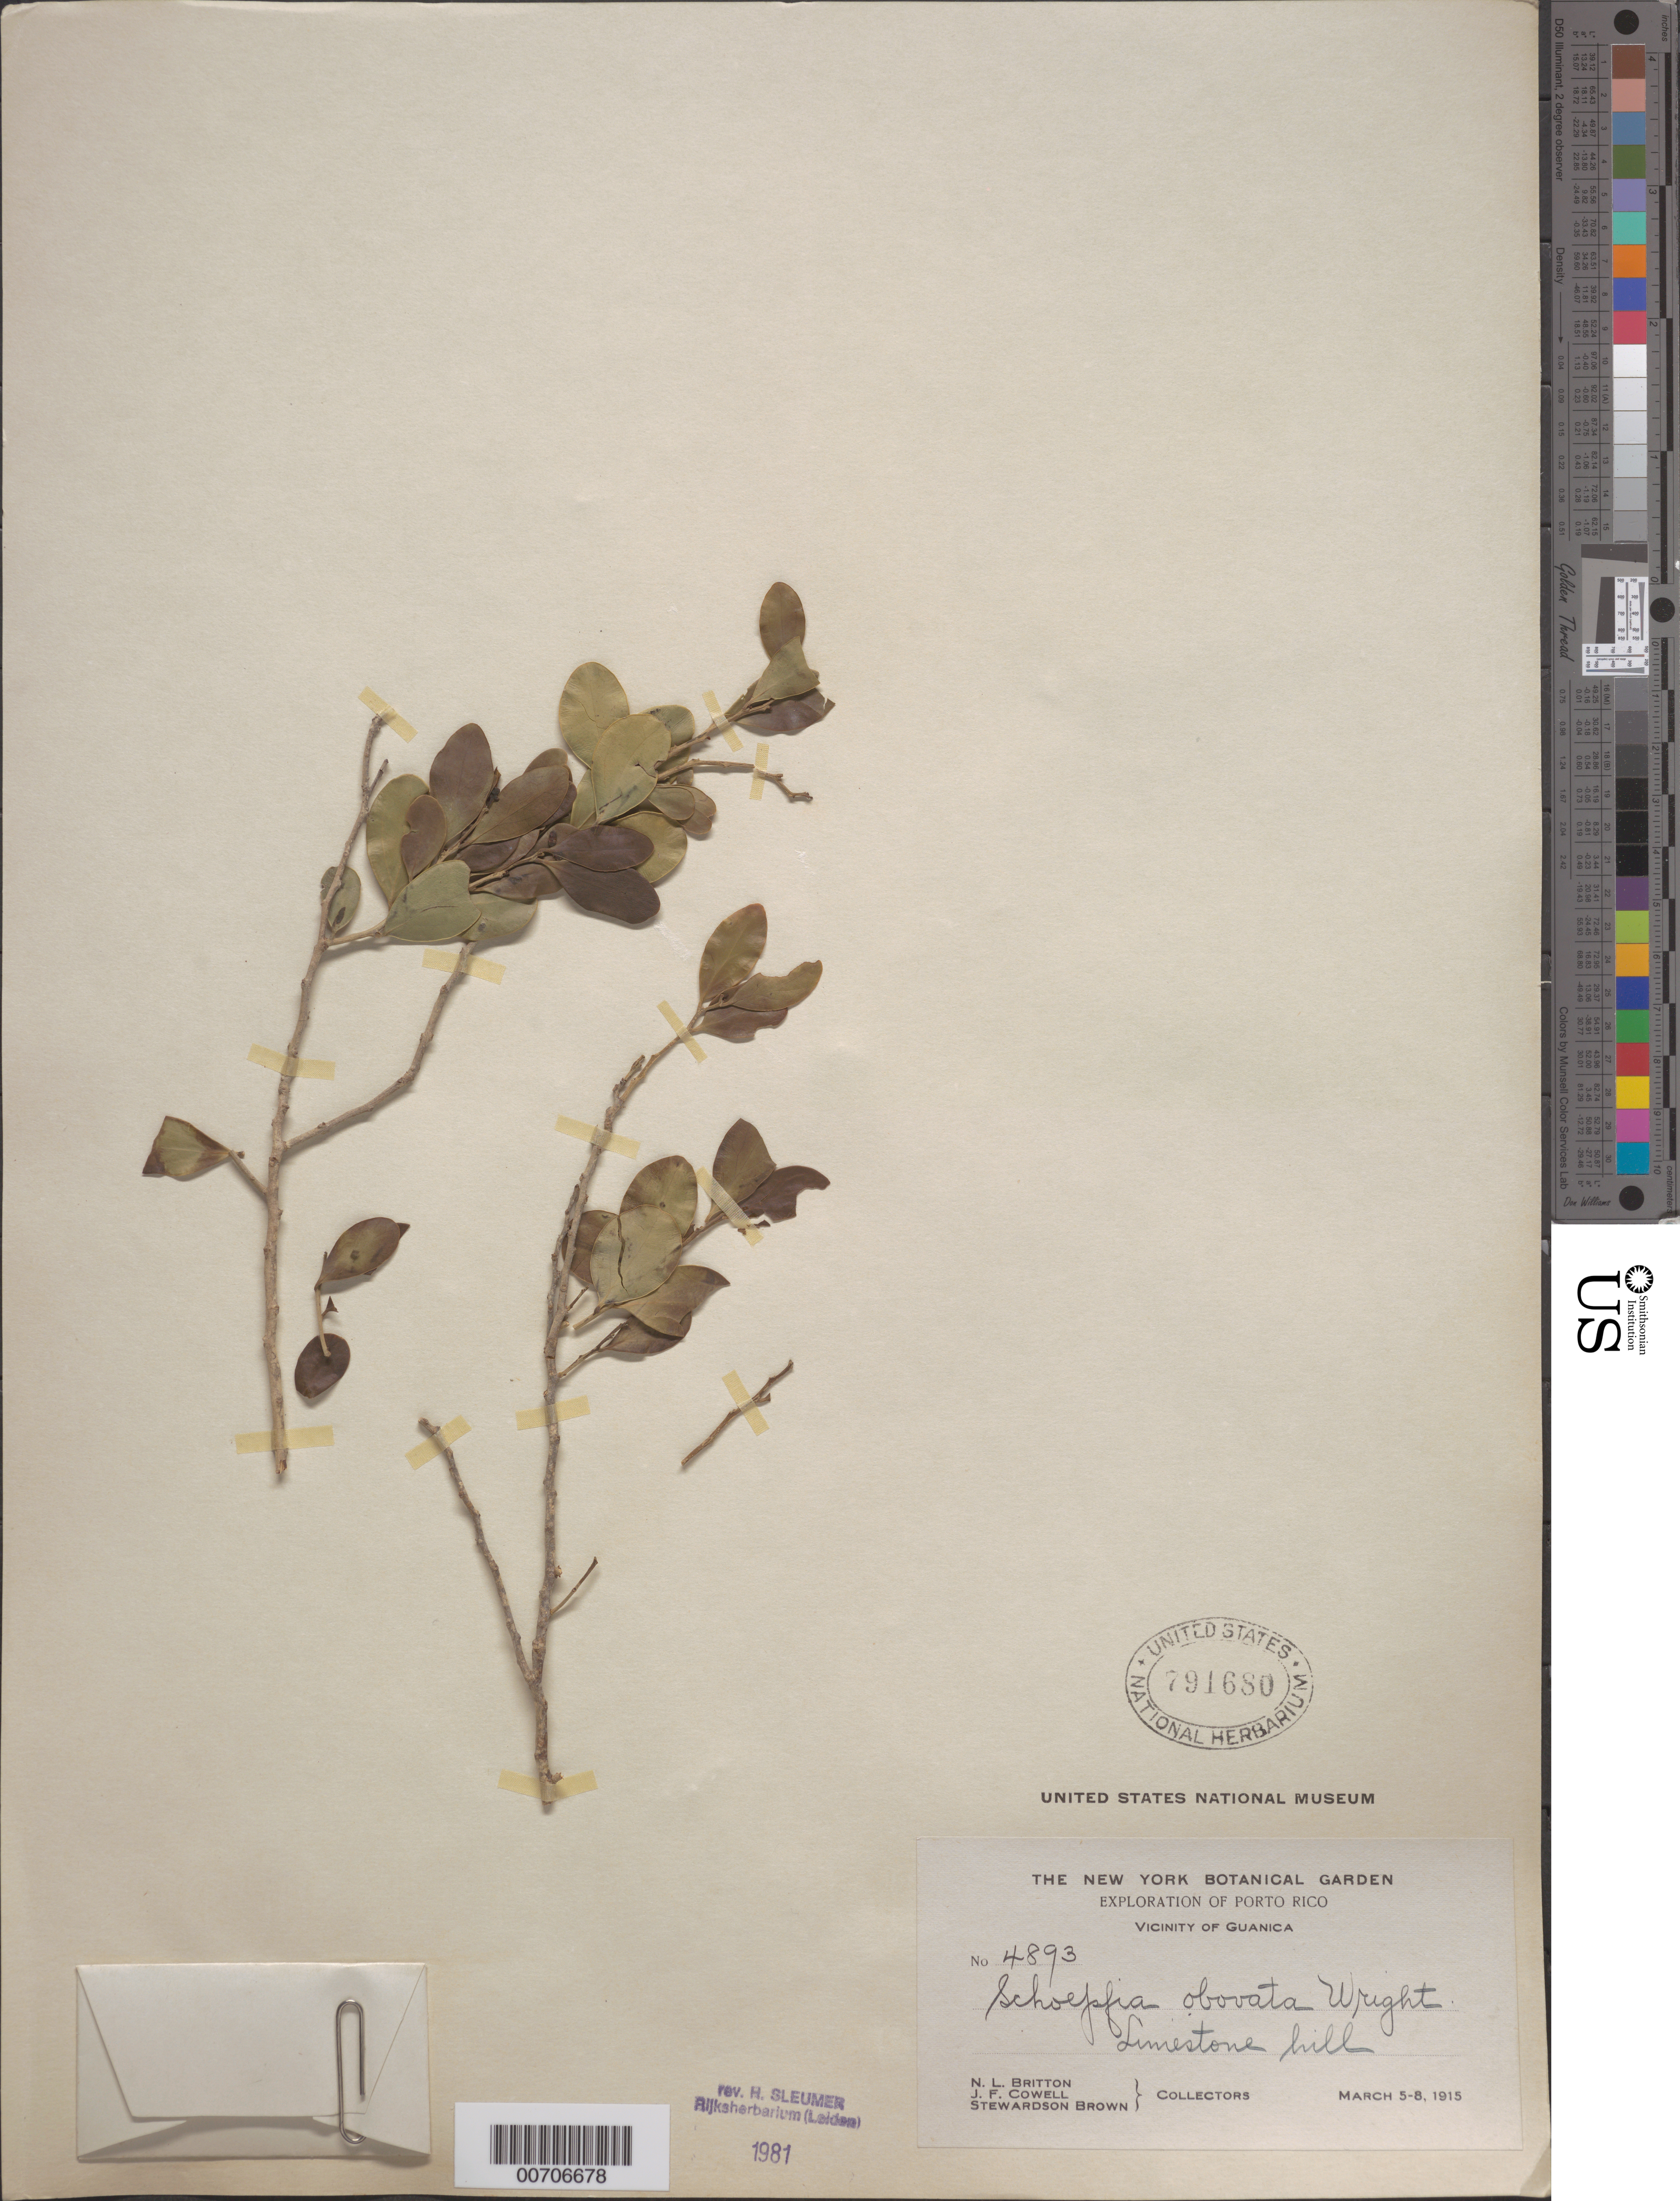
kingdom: Plantae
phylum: Tracheophyta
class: Magnoliopsida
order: Santalales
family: Schoepfiaceae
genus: Schoepfia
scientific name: Schoepfia obovata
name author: C. Wright in Sauvalle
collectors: N. Britton, J. F. Cowell & S. Brown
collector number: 4893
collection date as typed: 05 Mar 1915 to 08 Mar 1915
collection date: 1915-03-05/1915-03-08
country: Puerto Rico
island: Greater Antilles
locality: Guanica, vic of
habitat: Limestone hill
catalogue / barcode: US 791680